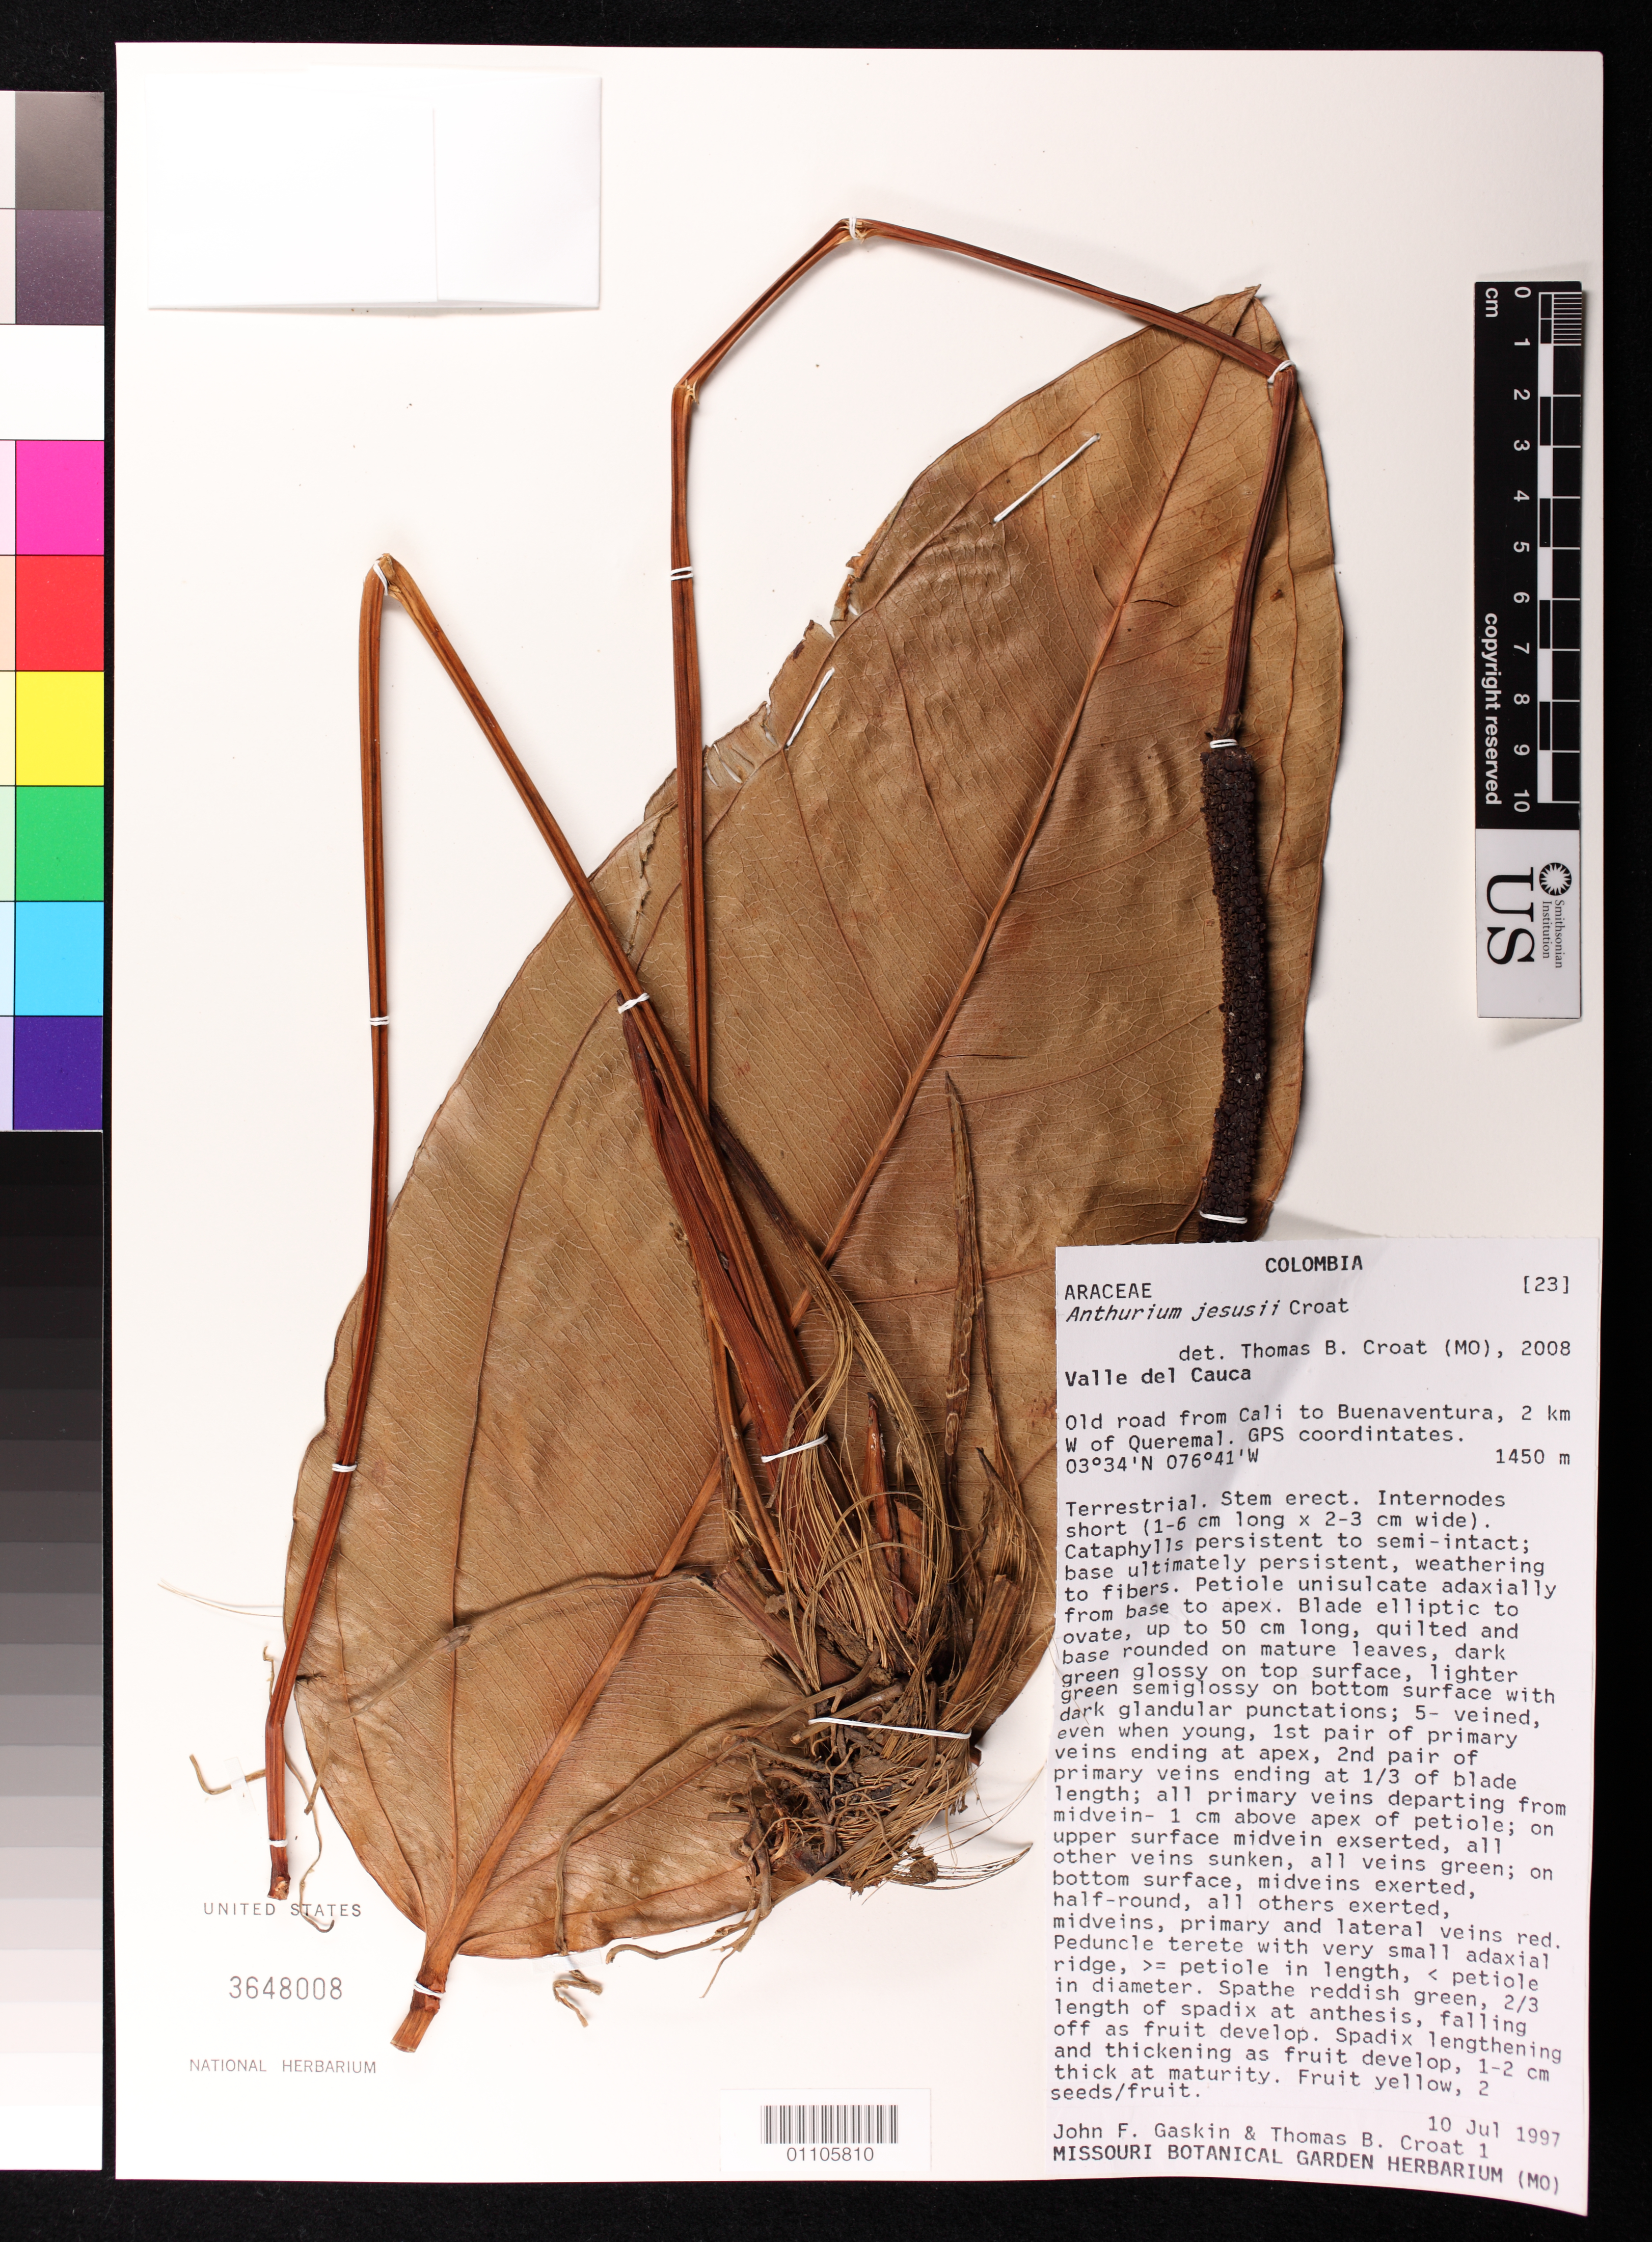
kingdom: Plantae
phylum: Tracheophyta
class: Liliopsida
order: Alismatales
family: Araceae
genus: Anthurium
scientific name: Anthurium jesusii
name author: Croat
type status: Isotype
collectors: J. F. Gaskin & T. B. Croat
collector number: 1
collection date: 1997-07-10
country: Colombia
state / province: Valle del Cauca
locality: Old road from Cali to Buenaventura, 2 km W of Queremal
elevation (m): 1450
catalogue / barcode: US 3648008